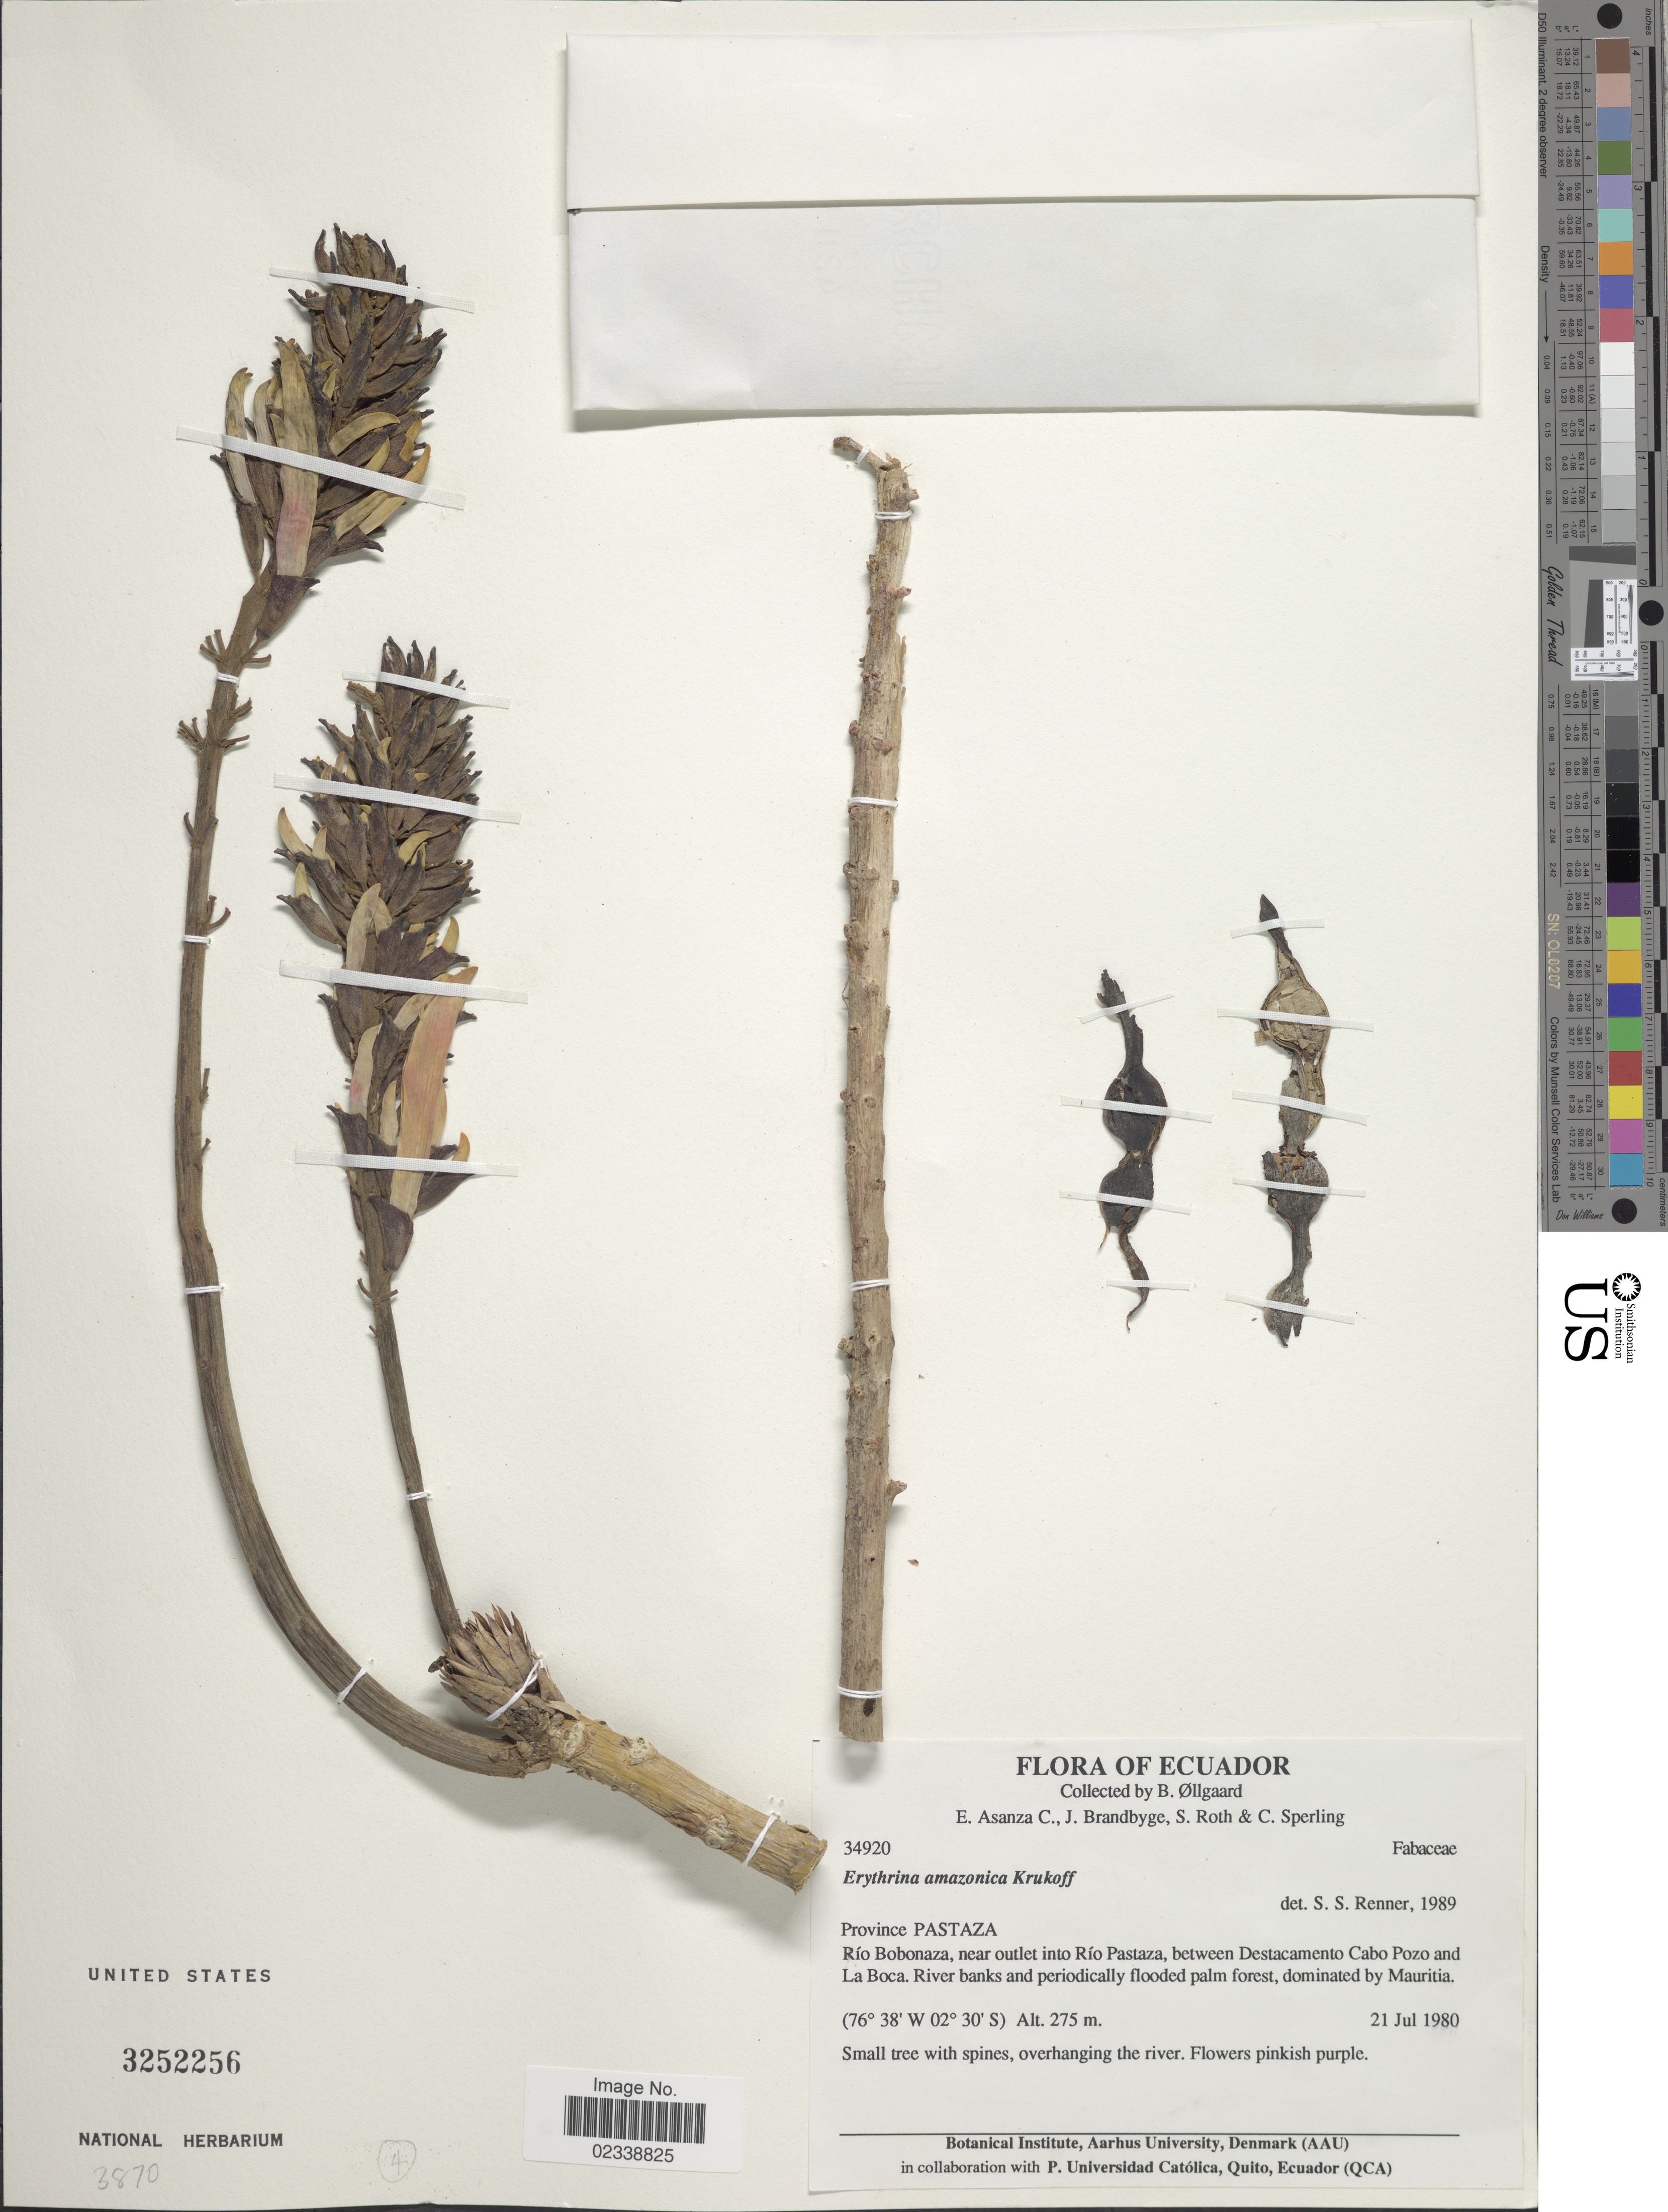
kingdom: Plantae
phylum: Tracheophyta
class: Magnoliopsida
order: Fabales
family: Fabaceae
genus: Erythrina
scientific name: Erythrina amazonica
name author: Kruk.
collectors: B. Øllgaard, E. Asanza C., J. Brandbyge, S. Roth & C. Sperling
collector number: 34920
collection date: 1980-07-21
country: Ecuador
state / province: Pastaza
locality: Rio Bobonaza, near outlet into Rio Pastaza, between Destacamento Cabo Pozo and La Boca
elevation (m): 275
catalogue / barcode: US 3252256